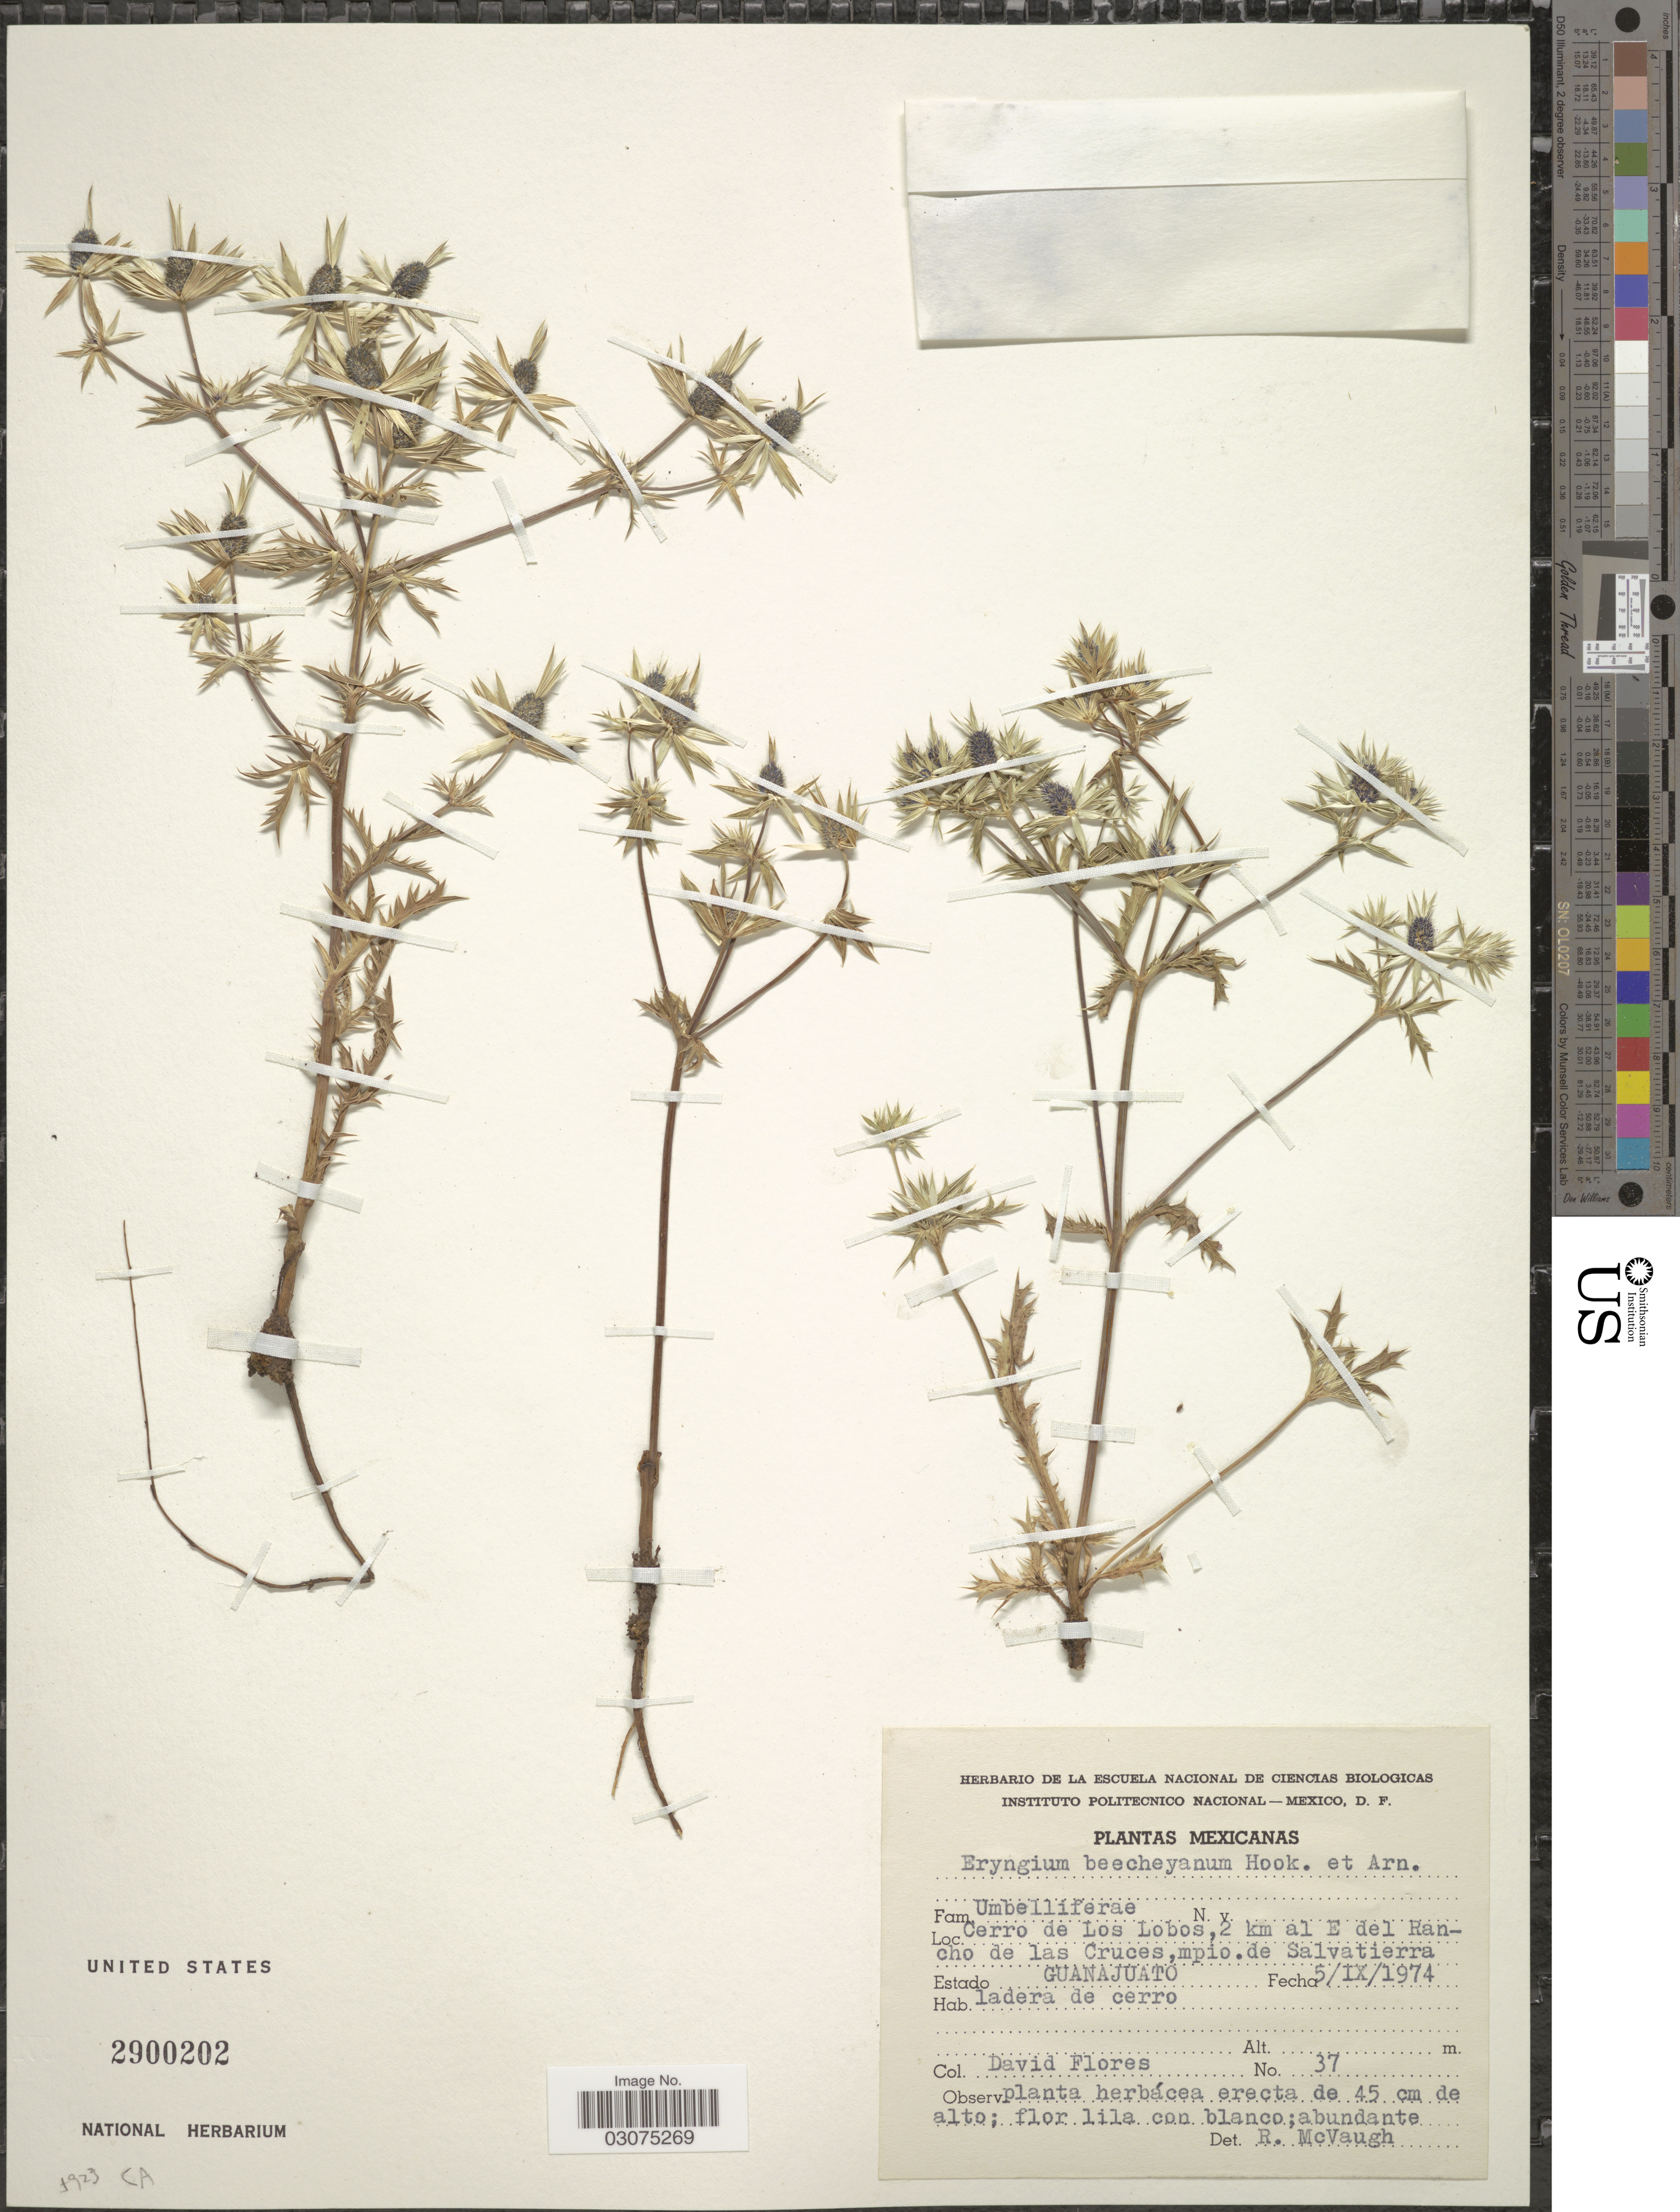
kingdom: Plantae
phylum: Tracheophyta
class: Magnoliopsida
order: Apiales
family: Apiaceae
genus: Eryngium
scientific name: Eryngium beecheyanum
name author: Hook. f. & Arn.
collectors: D. Flores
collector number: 37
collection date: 1974-09-05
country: Mexico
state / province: Guanajuato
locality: Cerro de Los Lobos, 2 km al E del Rancho de las Cruces, mpio. de Salvatierra, ladera de cerro.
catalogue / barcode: US 2900202